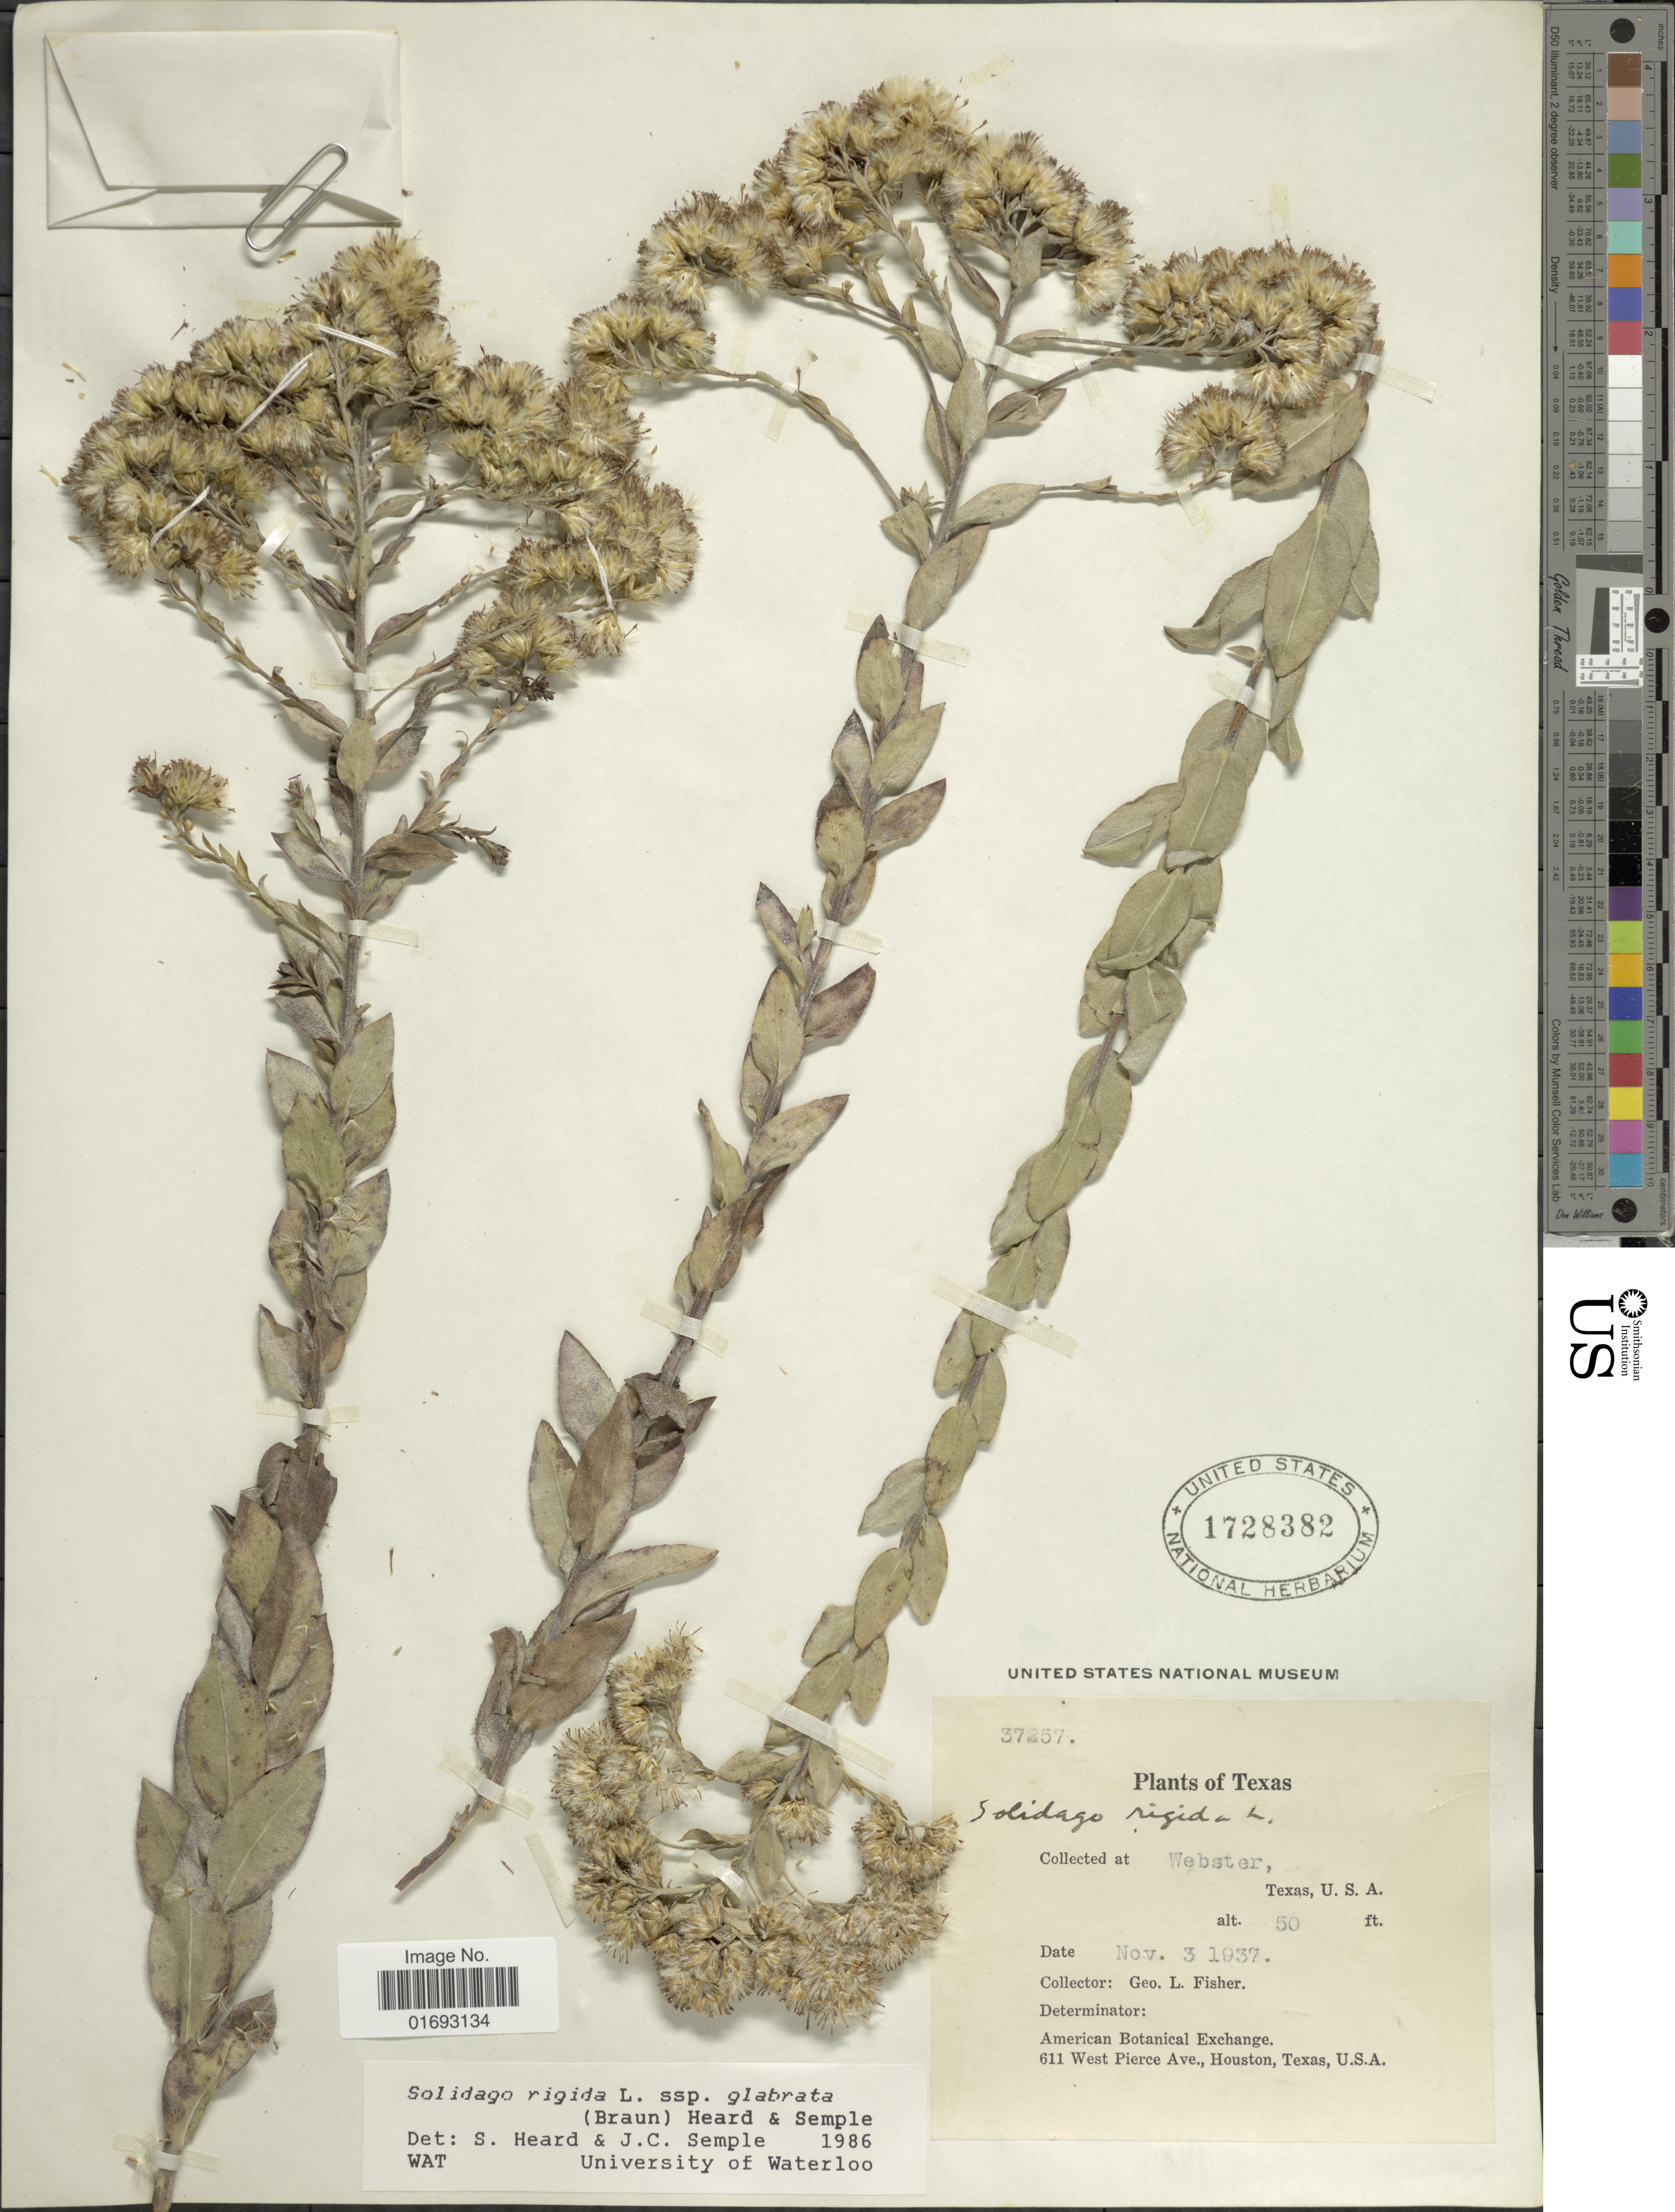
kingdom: Plantae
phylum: Tracheophyta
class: Magnoliopsida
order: Asterales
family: Asteraceae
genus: Oligoneuron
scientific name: Oligoneuron rigidum var. glabrata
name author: (E.L. Braun) G.L. Nesom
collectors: G. L. Fisher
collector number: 37257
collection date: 1937-11-03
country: United States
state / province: Texas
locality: Webster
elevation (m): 15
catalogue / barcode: US 1728382